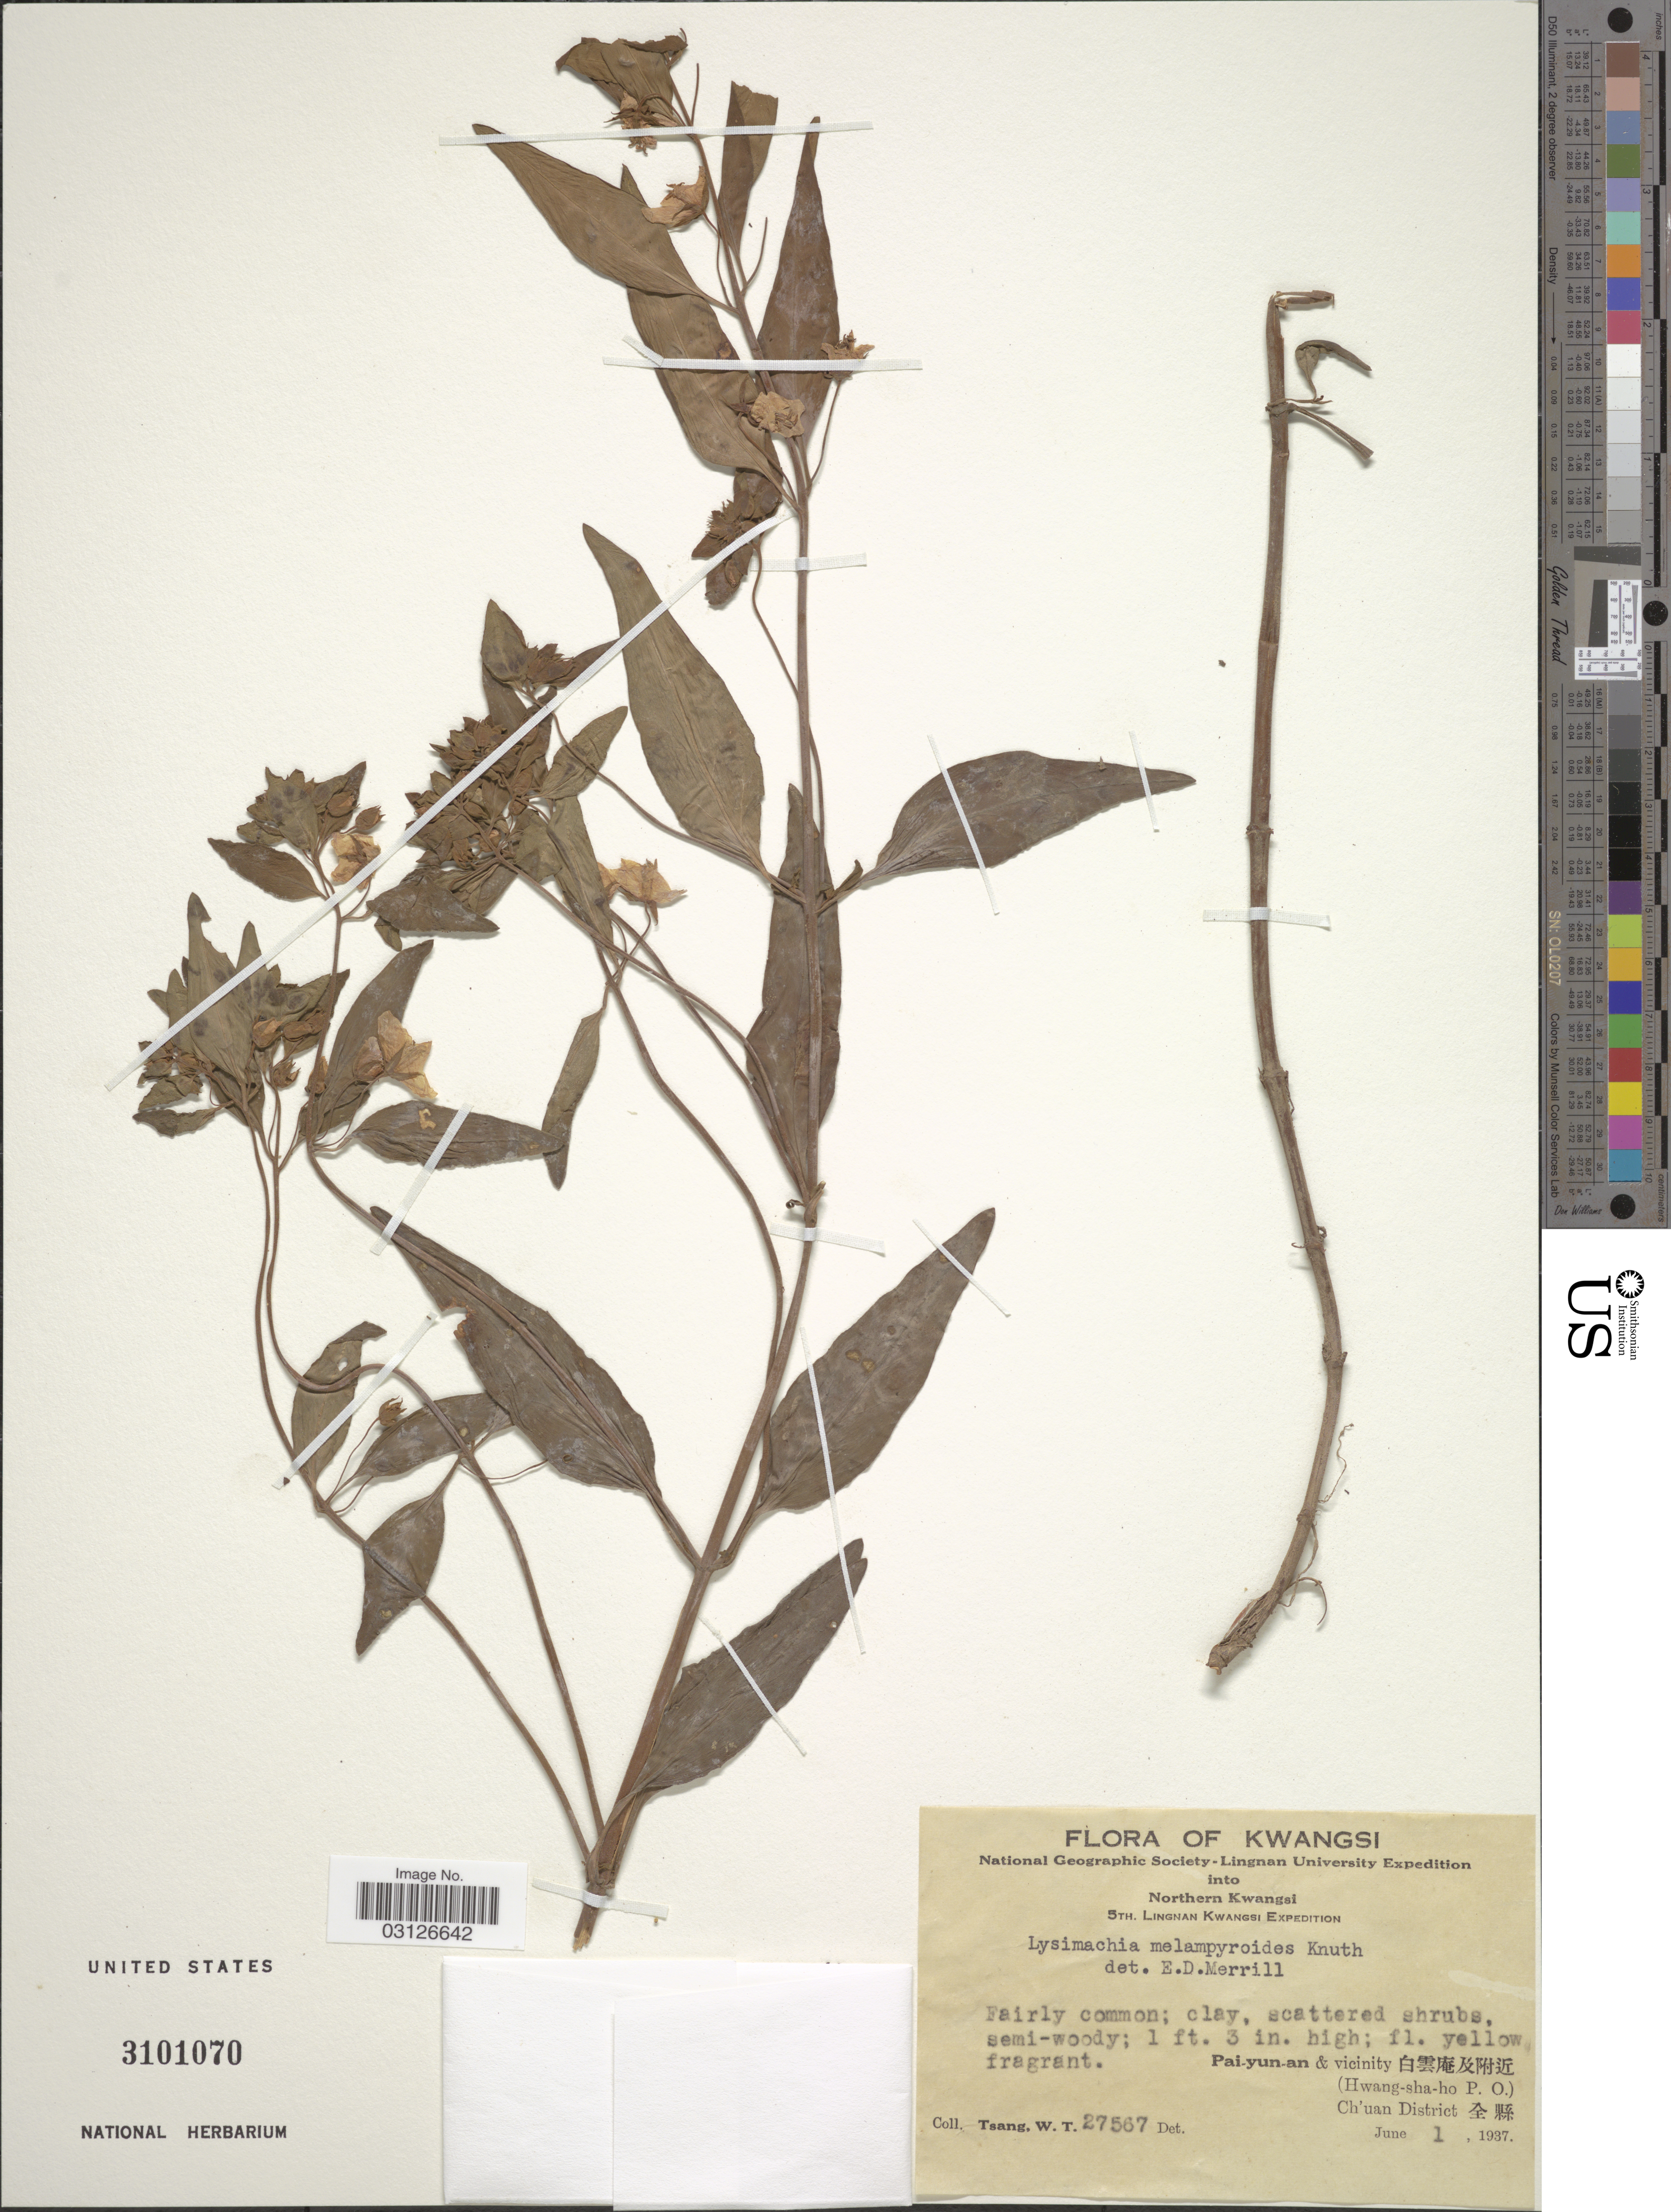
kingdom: Plantae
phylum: Tracheophyta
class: Magnoliopsida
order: Ericales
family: Primulaceae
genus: Lysimachia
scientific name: Lysimachia melampyroides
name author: R. Knuth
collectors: W. T. Tsang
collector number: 27567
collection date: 1937-06-01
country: China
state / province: Guangxi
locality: Kwangsi.Northern Kwangsi. Pai-yun-an & vicinity (Hwang-sha-ho P. O.) Ch'uan District .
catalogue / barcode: US 3101070